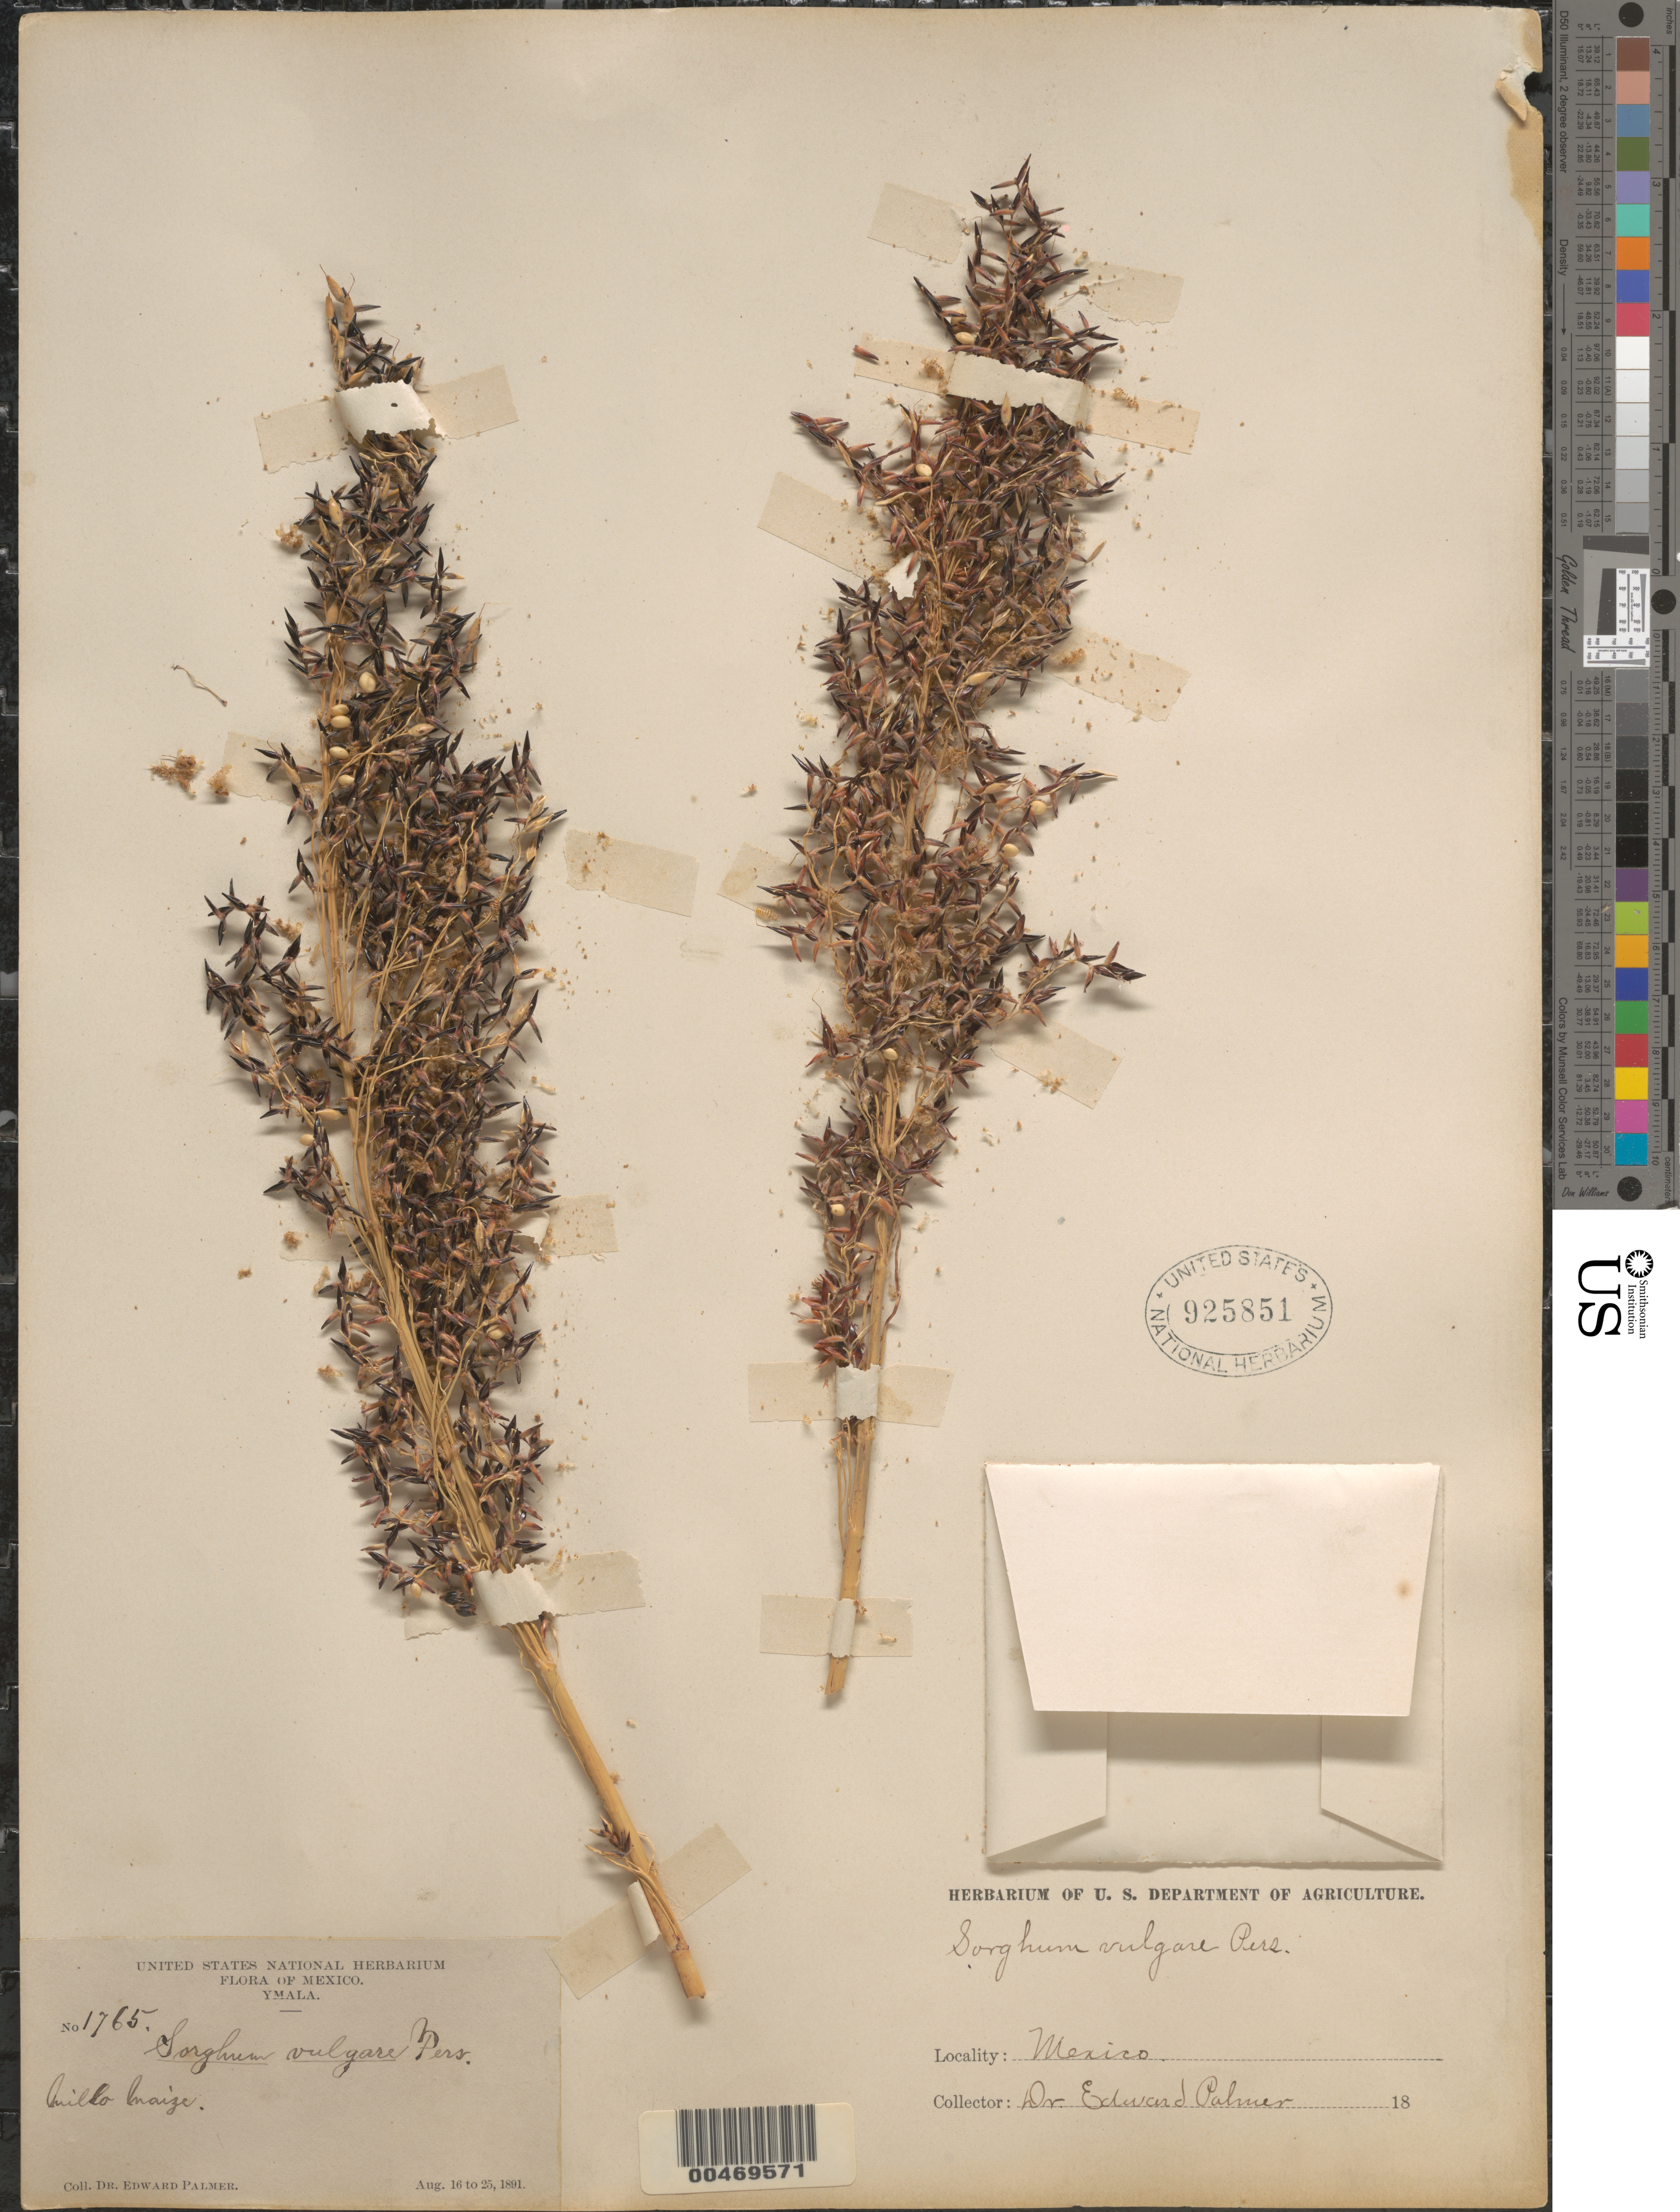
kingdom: Plantae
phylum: Tracheophyta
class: Liliopsida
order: Poales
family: Poaceae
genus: Sorghum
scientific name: Sorghum bicolor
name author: (L.) Moench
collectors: E. Palmer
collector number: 1765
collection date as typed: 16 Aug 1891 to 25 Aug 1891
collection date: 1891-08-16/1891-08-25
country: Mexico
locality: Ymala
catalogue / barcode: US 925851